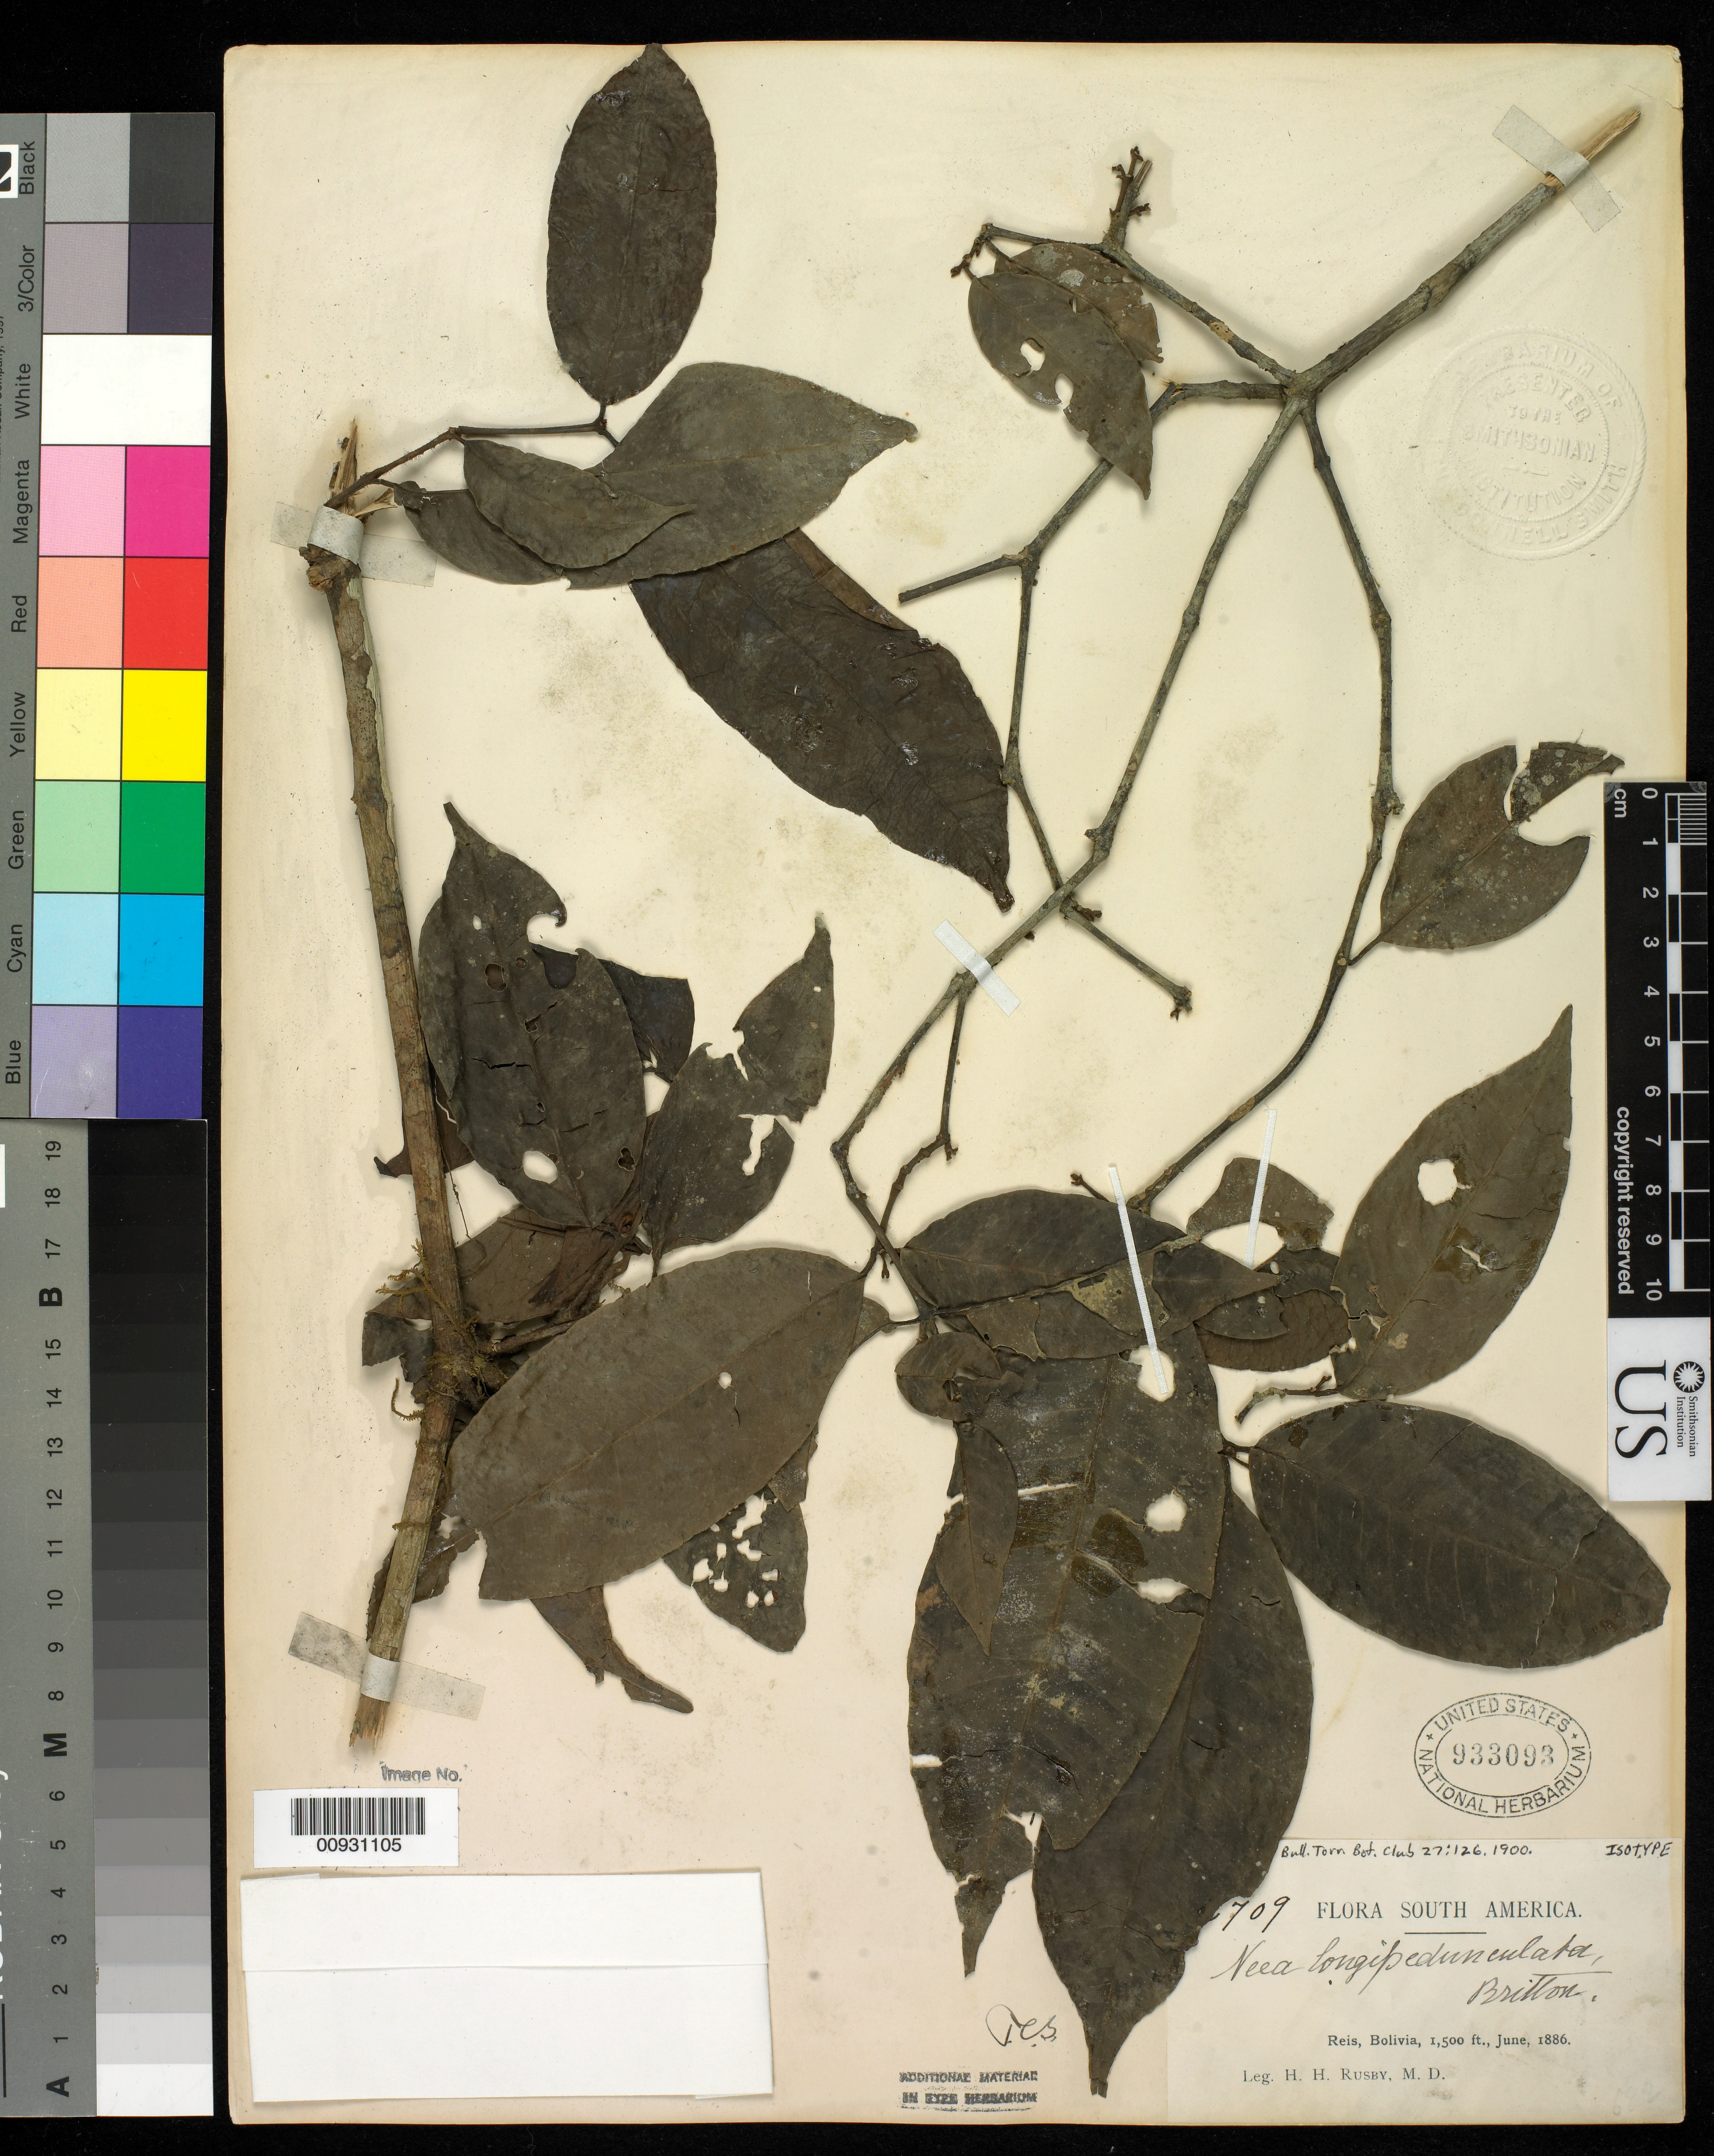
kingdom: Plantae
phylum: Tracheophyta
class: Magnoliopsida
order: Caryophyllales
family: Nyctaginaceae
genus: Neea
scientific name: Neea longipedunculata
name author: Britton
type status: Isotype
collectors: H. H. Rusby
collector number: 2709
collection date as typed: Jun 1886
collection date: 1886-06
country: Bolivia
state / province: Pando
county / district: Nicolas Suarez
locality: Reis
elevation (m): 457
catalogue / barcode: US 933093